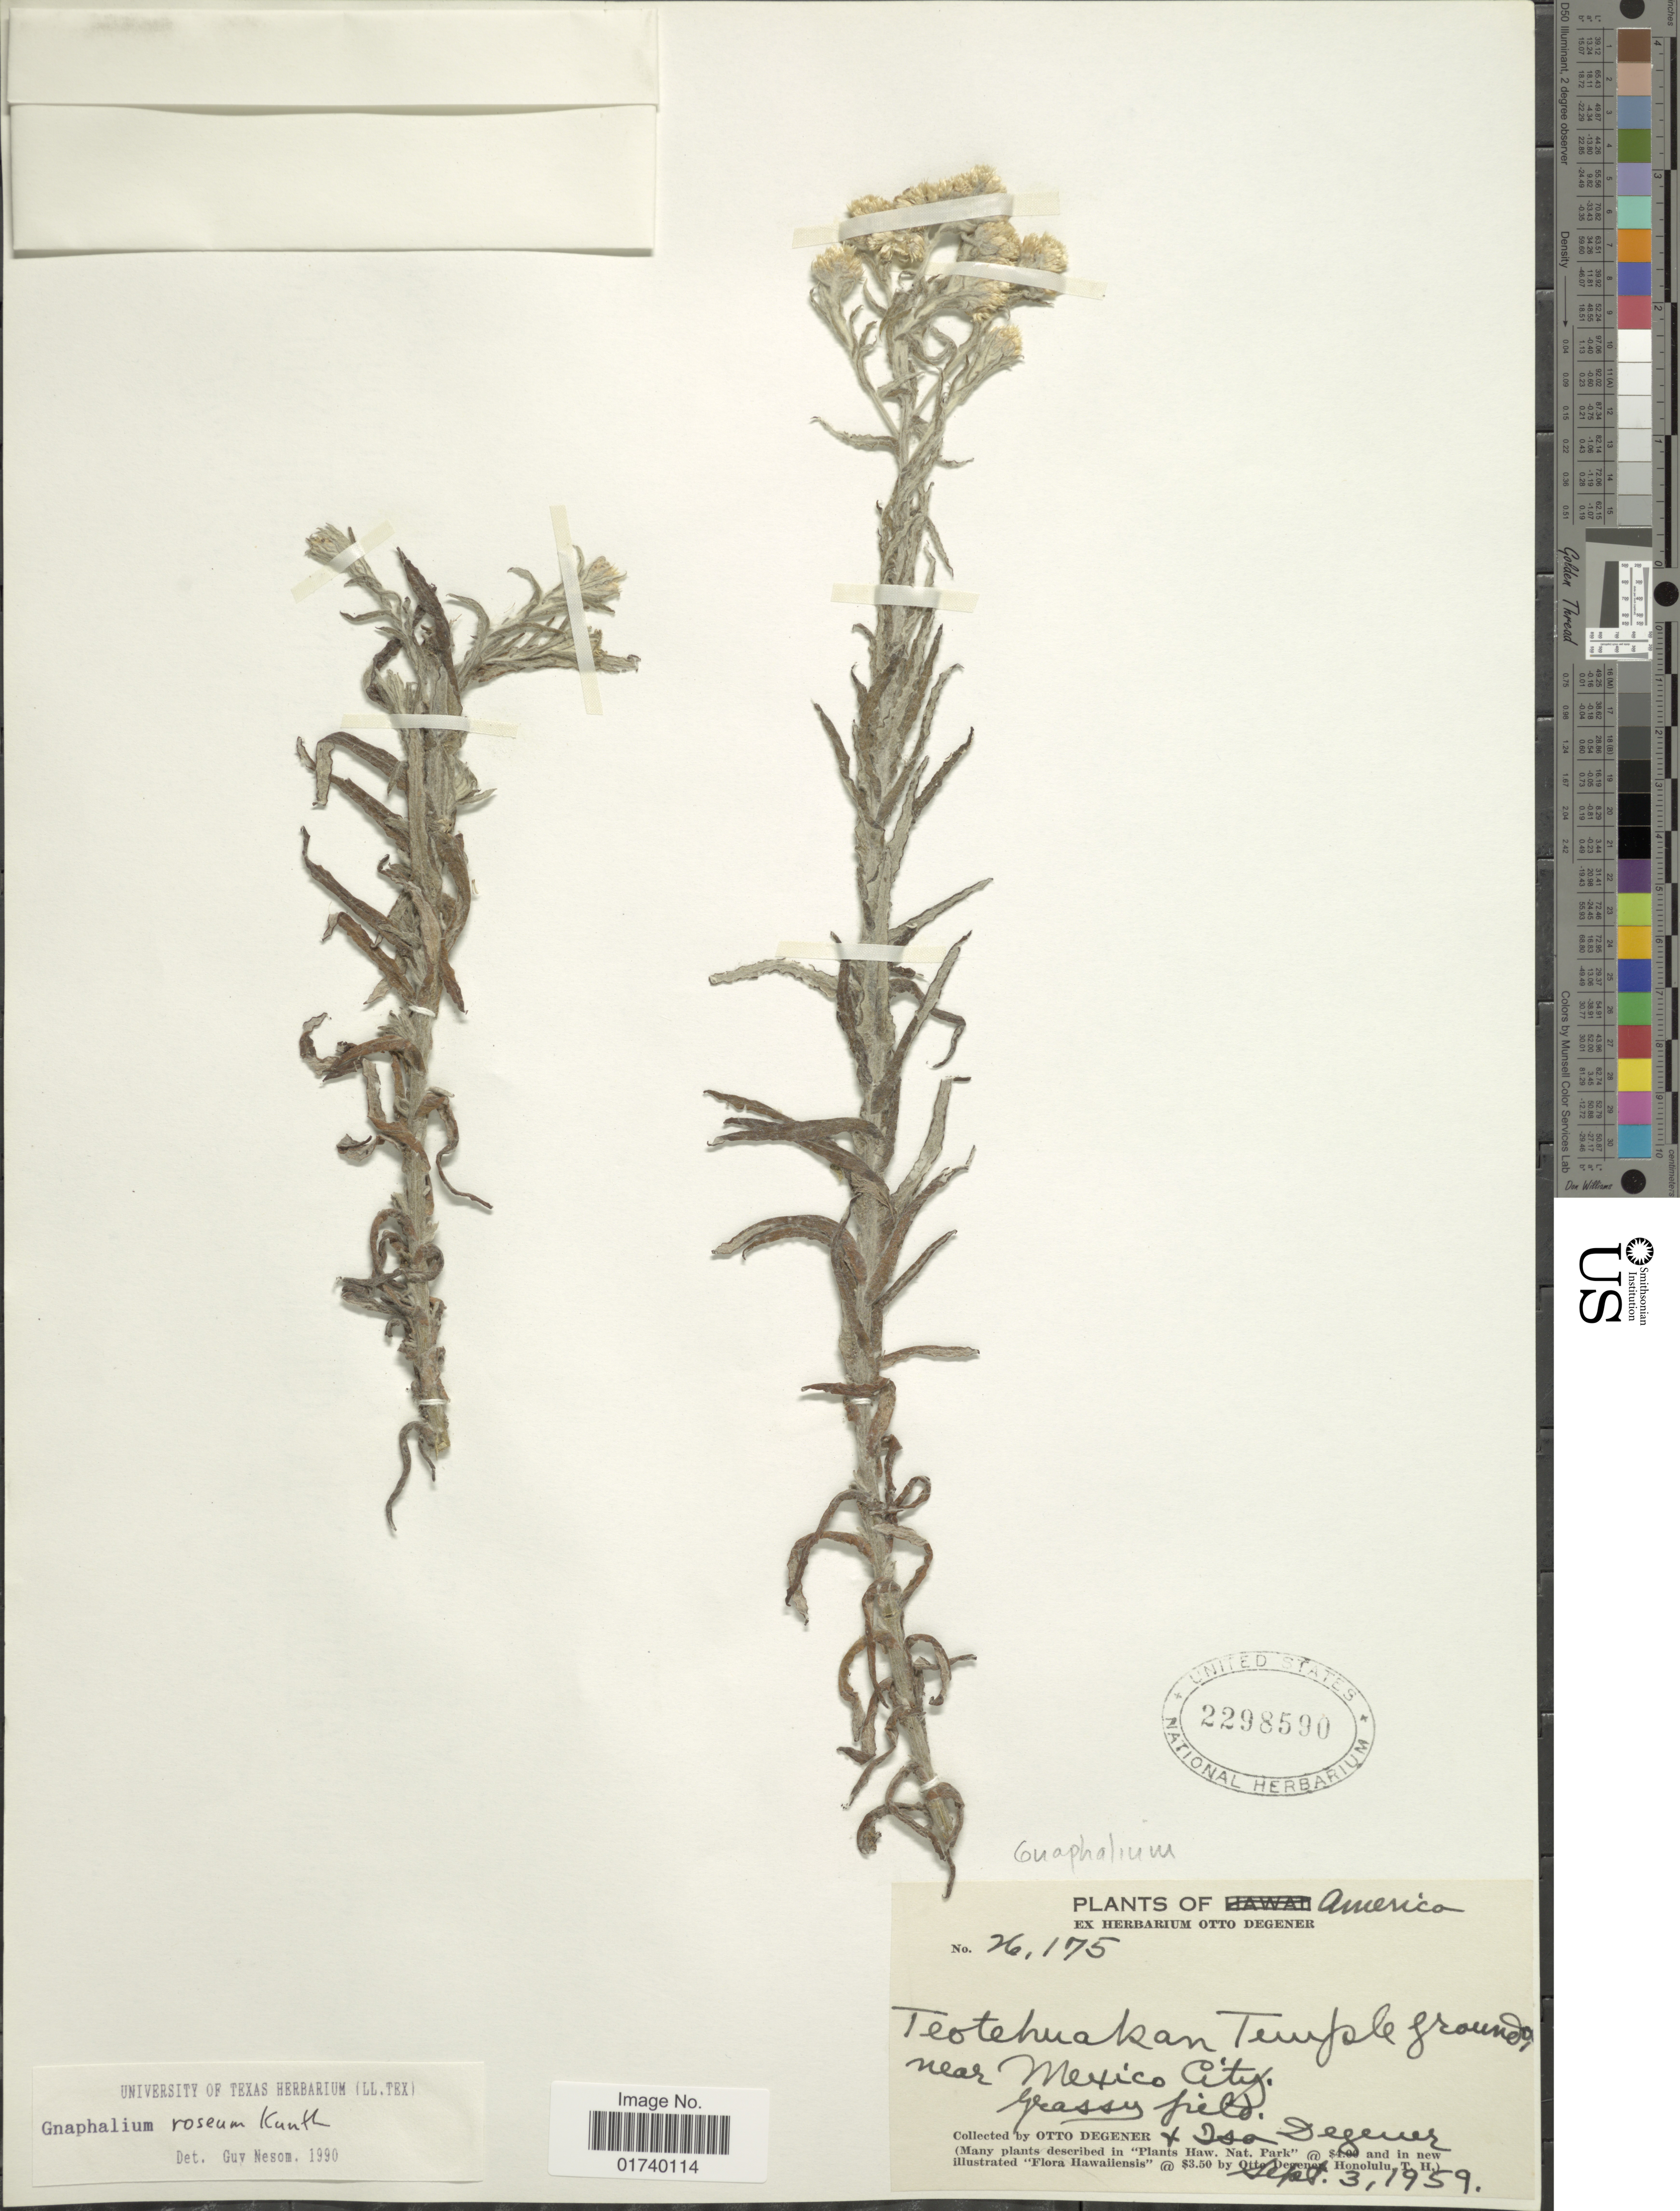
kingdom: Plantae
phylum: Tracheophyta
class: Magnoliopsida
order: Asterales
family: Asteraceae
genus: Pseudognaphalium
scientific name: Pseudognaphalium roseum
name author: (Kunth) Anderb.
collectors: O. Degener & I. Degener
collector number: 26175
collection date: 1959-09-03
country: Mexico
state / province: México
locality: Teotehuakan Temple grounds, near Mexico City.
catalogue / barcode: US 2298590